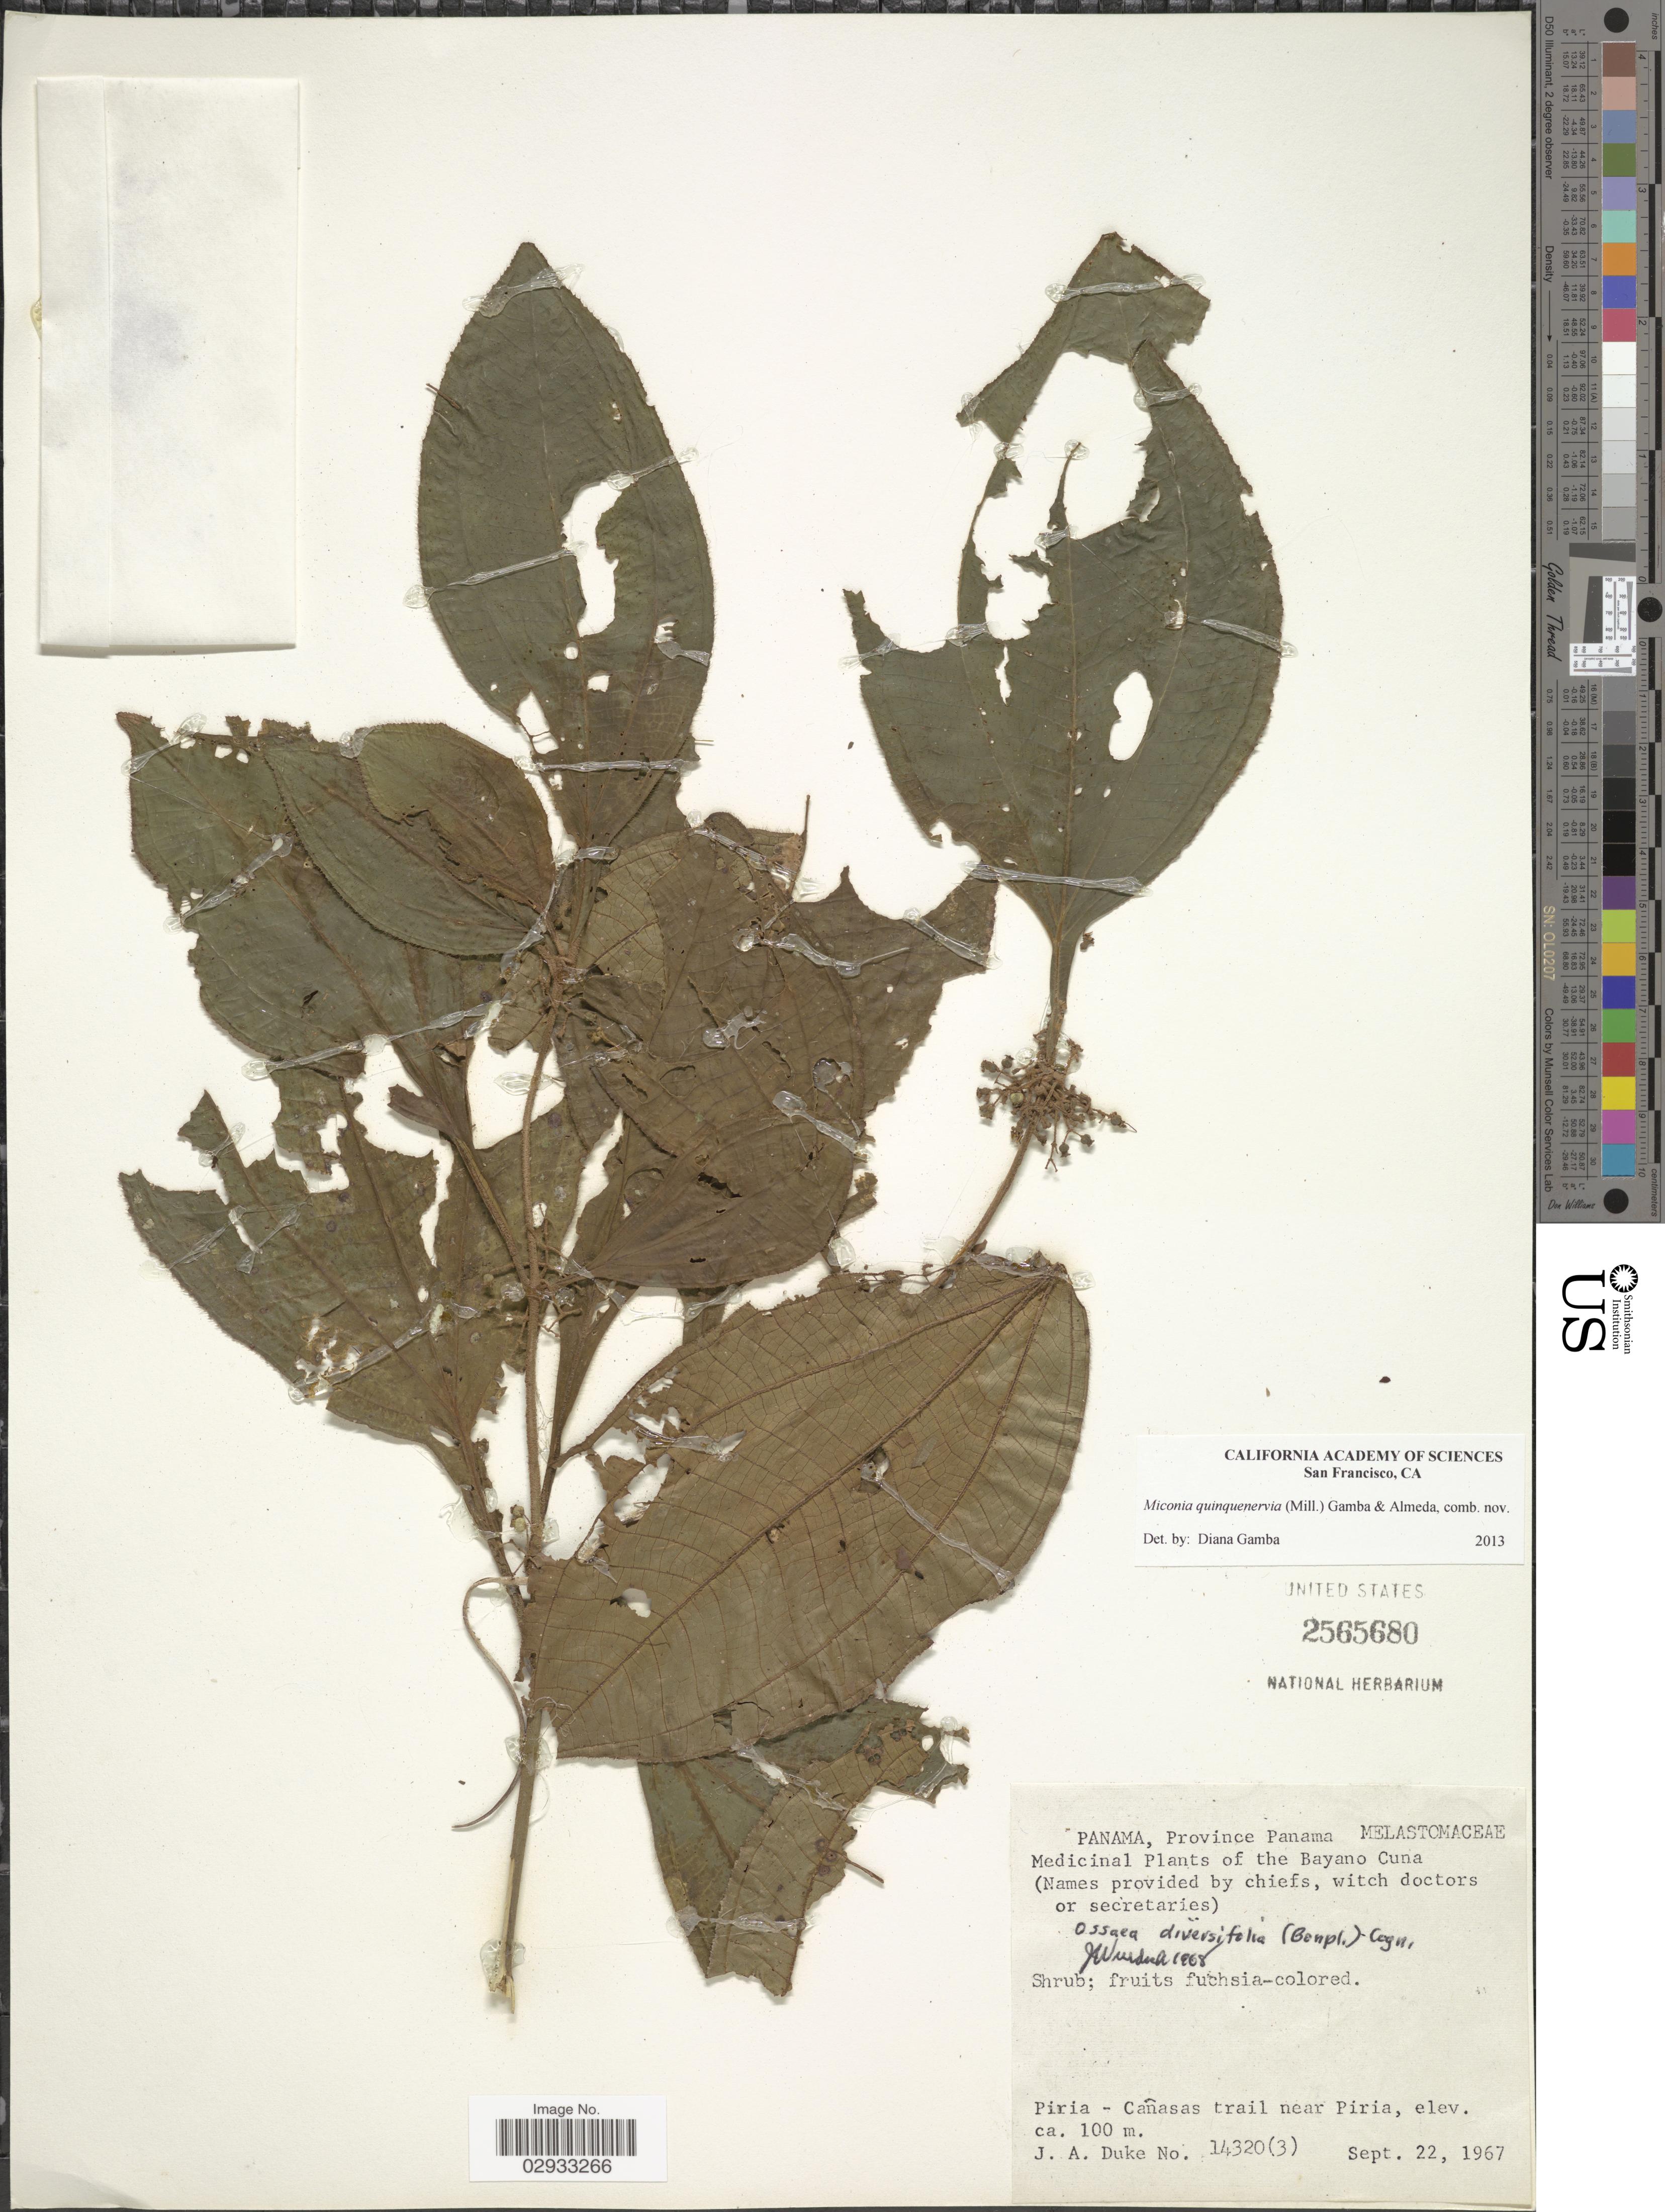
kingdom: Plantae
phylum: Tracheophyta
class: Magnoliopsida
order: Myrtales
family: Melastomataceae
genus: Miconia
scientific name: Miconia quinquenervia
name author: (Mill.) Gamba & Almeda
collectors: J. A. Duke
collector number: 14320(3)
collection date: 1967-09-22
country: Panama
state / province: Panamá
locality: Province Panama. The Bayano Cuna. Piria - Cañasas trail near Piria.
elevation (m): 100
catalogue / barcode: US 2565680